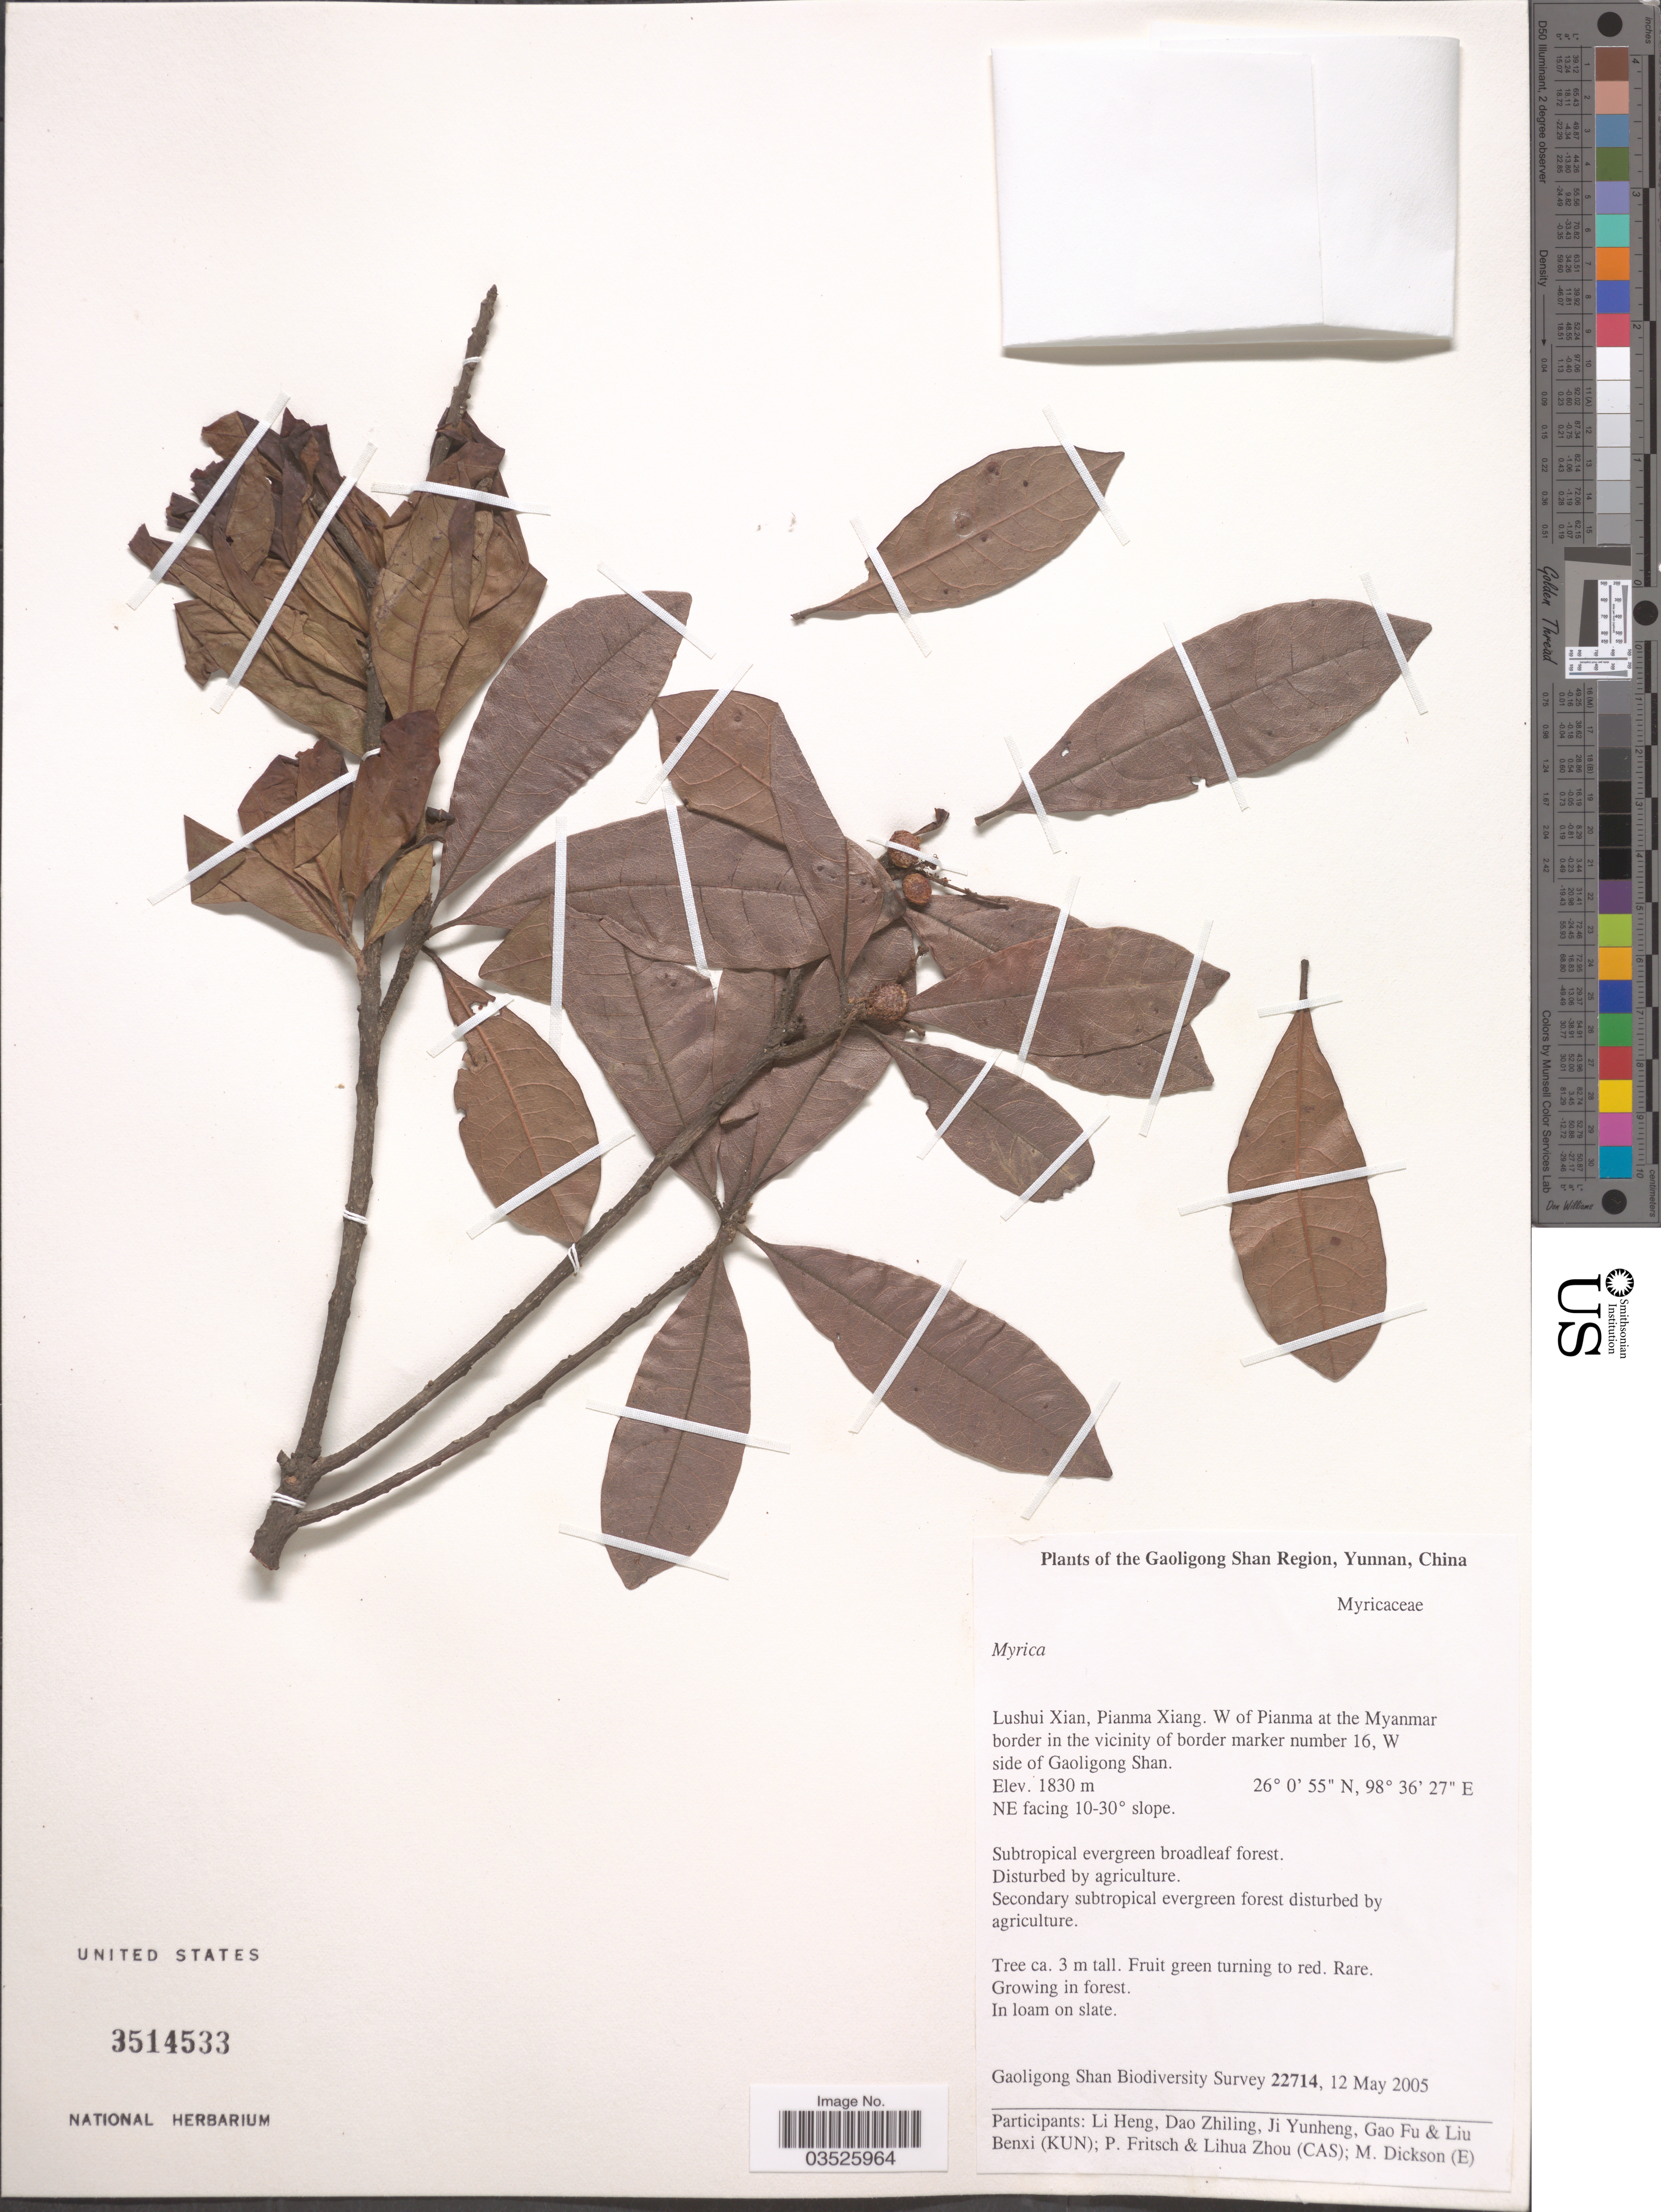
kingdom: Plantae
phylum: Tracheophyta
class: Magnoliopsida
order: Fagales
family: Myricaceae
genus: Morella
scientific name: Morella sp.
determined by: Strong, Mark T., (BOT), Smithsonian Institution - National Museum of Natural History (UNITED STATES)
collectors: Gaoligong Shan Biodiversity Survey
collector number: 22714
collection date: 2005-05-12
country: China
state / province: Yunnan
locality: Gaoligong Shan Region. Lushui Xian, Pianma Xiang. W of Pianma at the Myanmar border of the vicinity of border marker number 16, W side of Gaoligong Shan.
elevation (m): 1830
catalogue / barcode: US 3514533